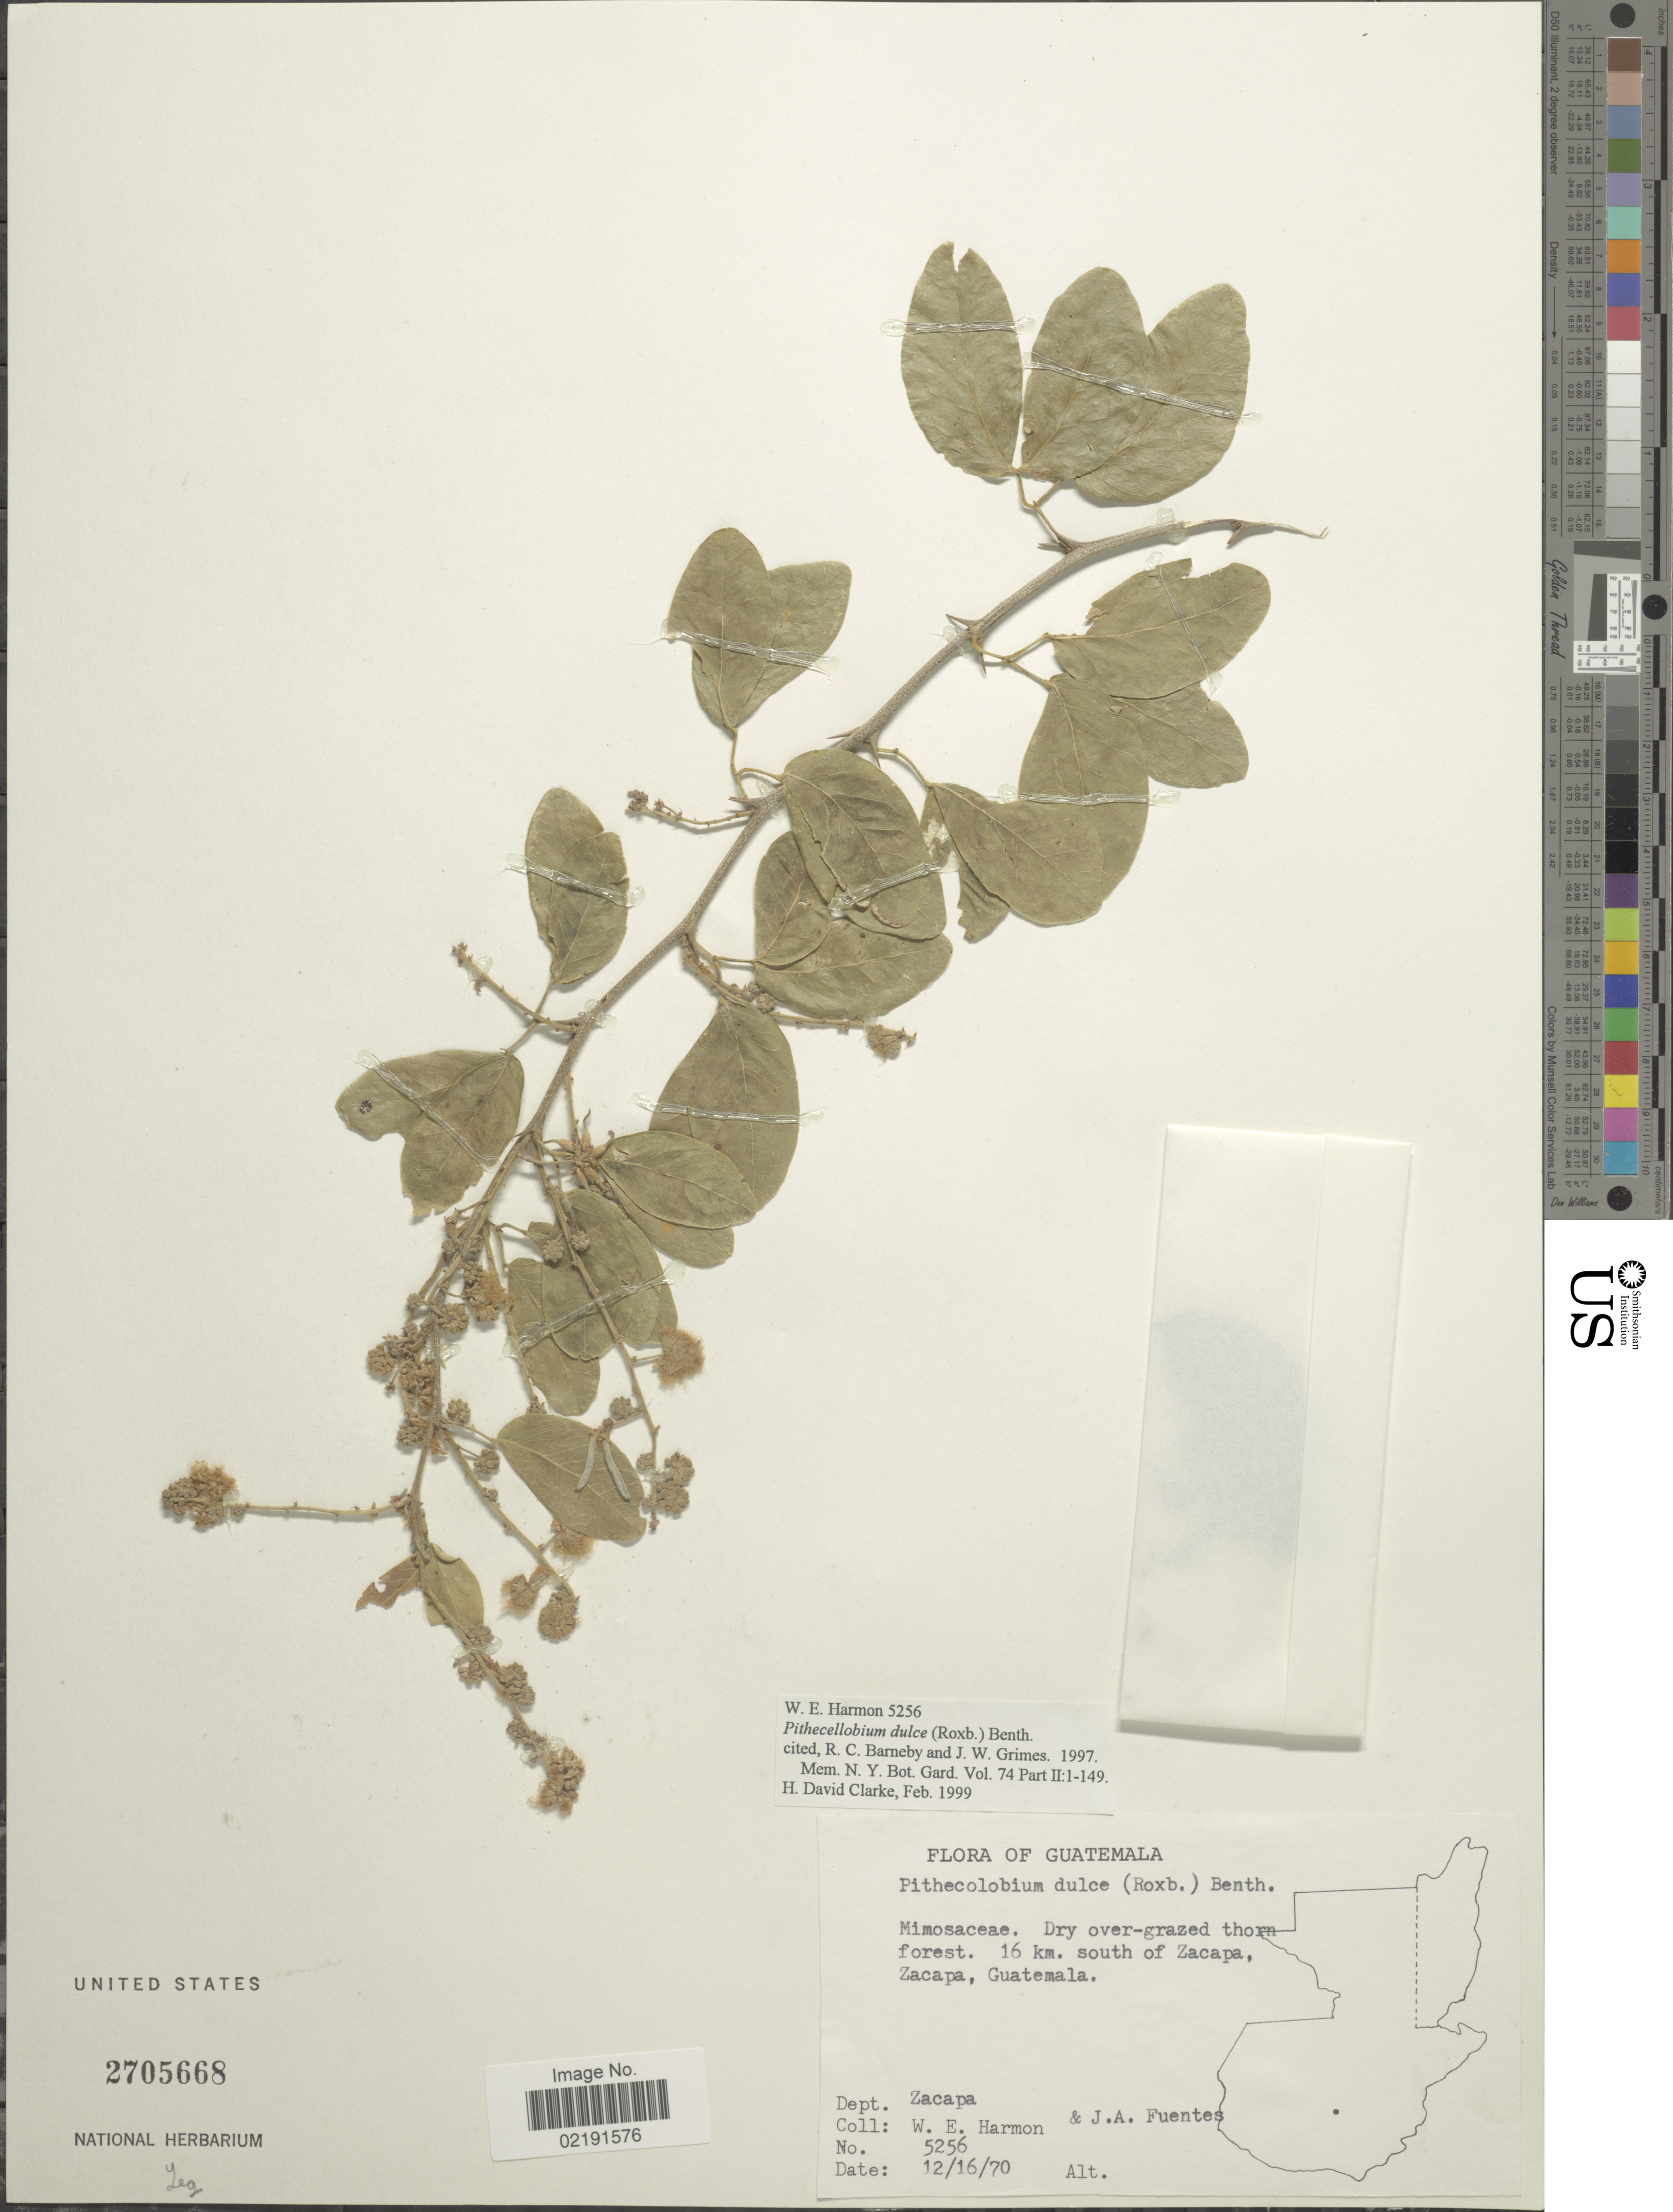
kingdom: Plantae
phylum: Tracheophyta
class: Magnoliopsida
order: Fabales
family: Fabaceae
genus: Pithecellobium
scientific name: Pithecellobium dulce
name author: (Roxb.) Benth.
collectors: W. E. Harmon & J. Fuentes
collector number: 5256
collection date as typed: Transcribed d/m/y: 16/12/70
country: Guatemala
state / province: Zacapa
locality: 16 km. south of Zacapa, Zacapa, Guatemala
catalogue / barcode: US 2705668